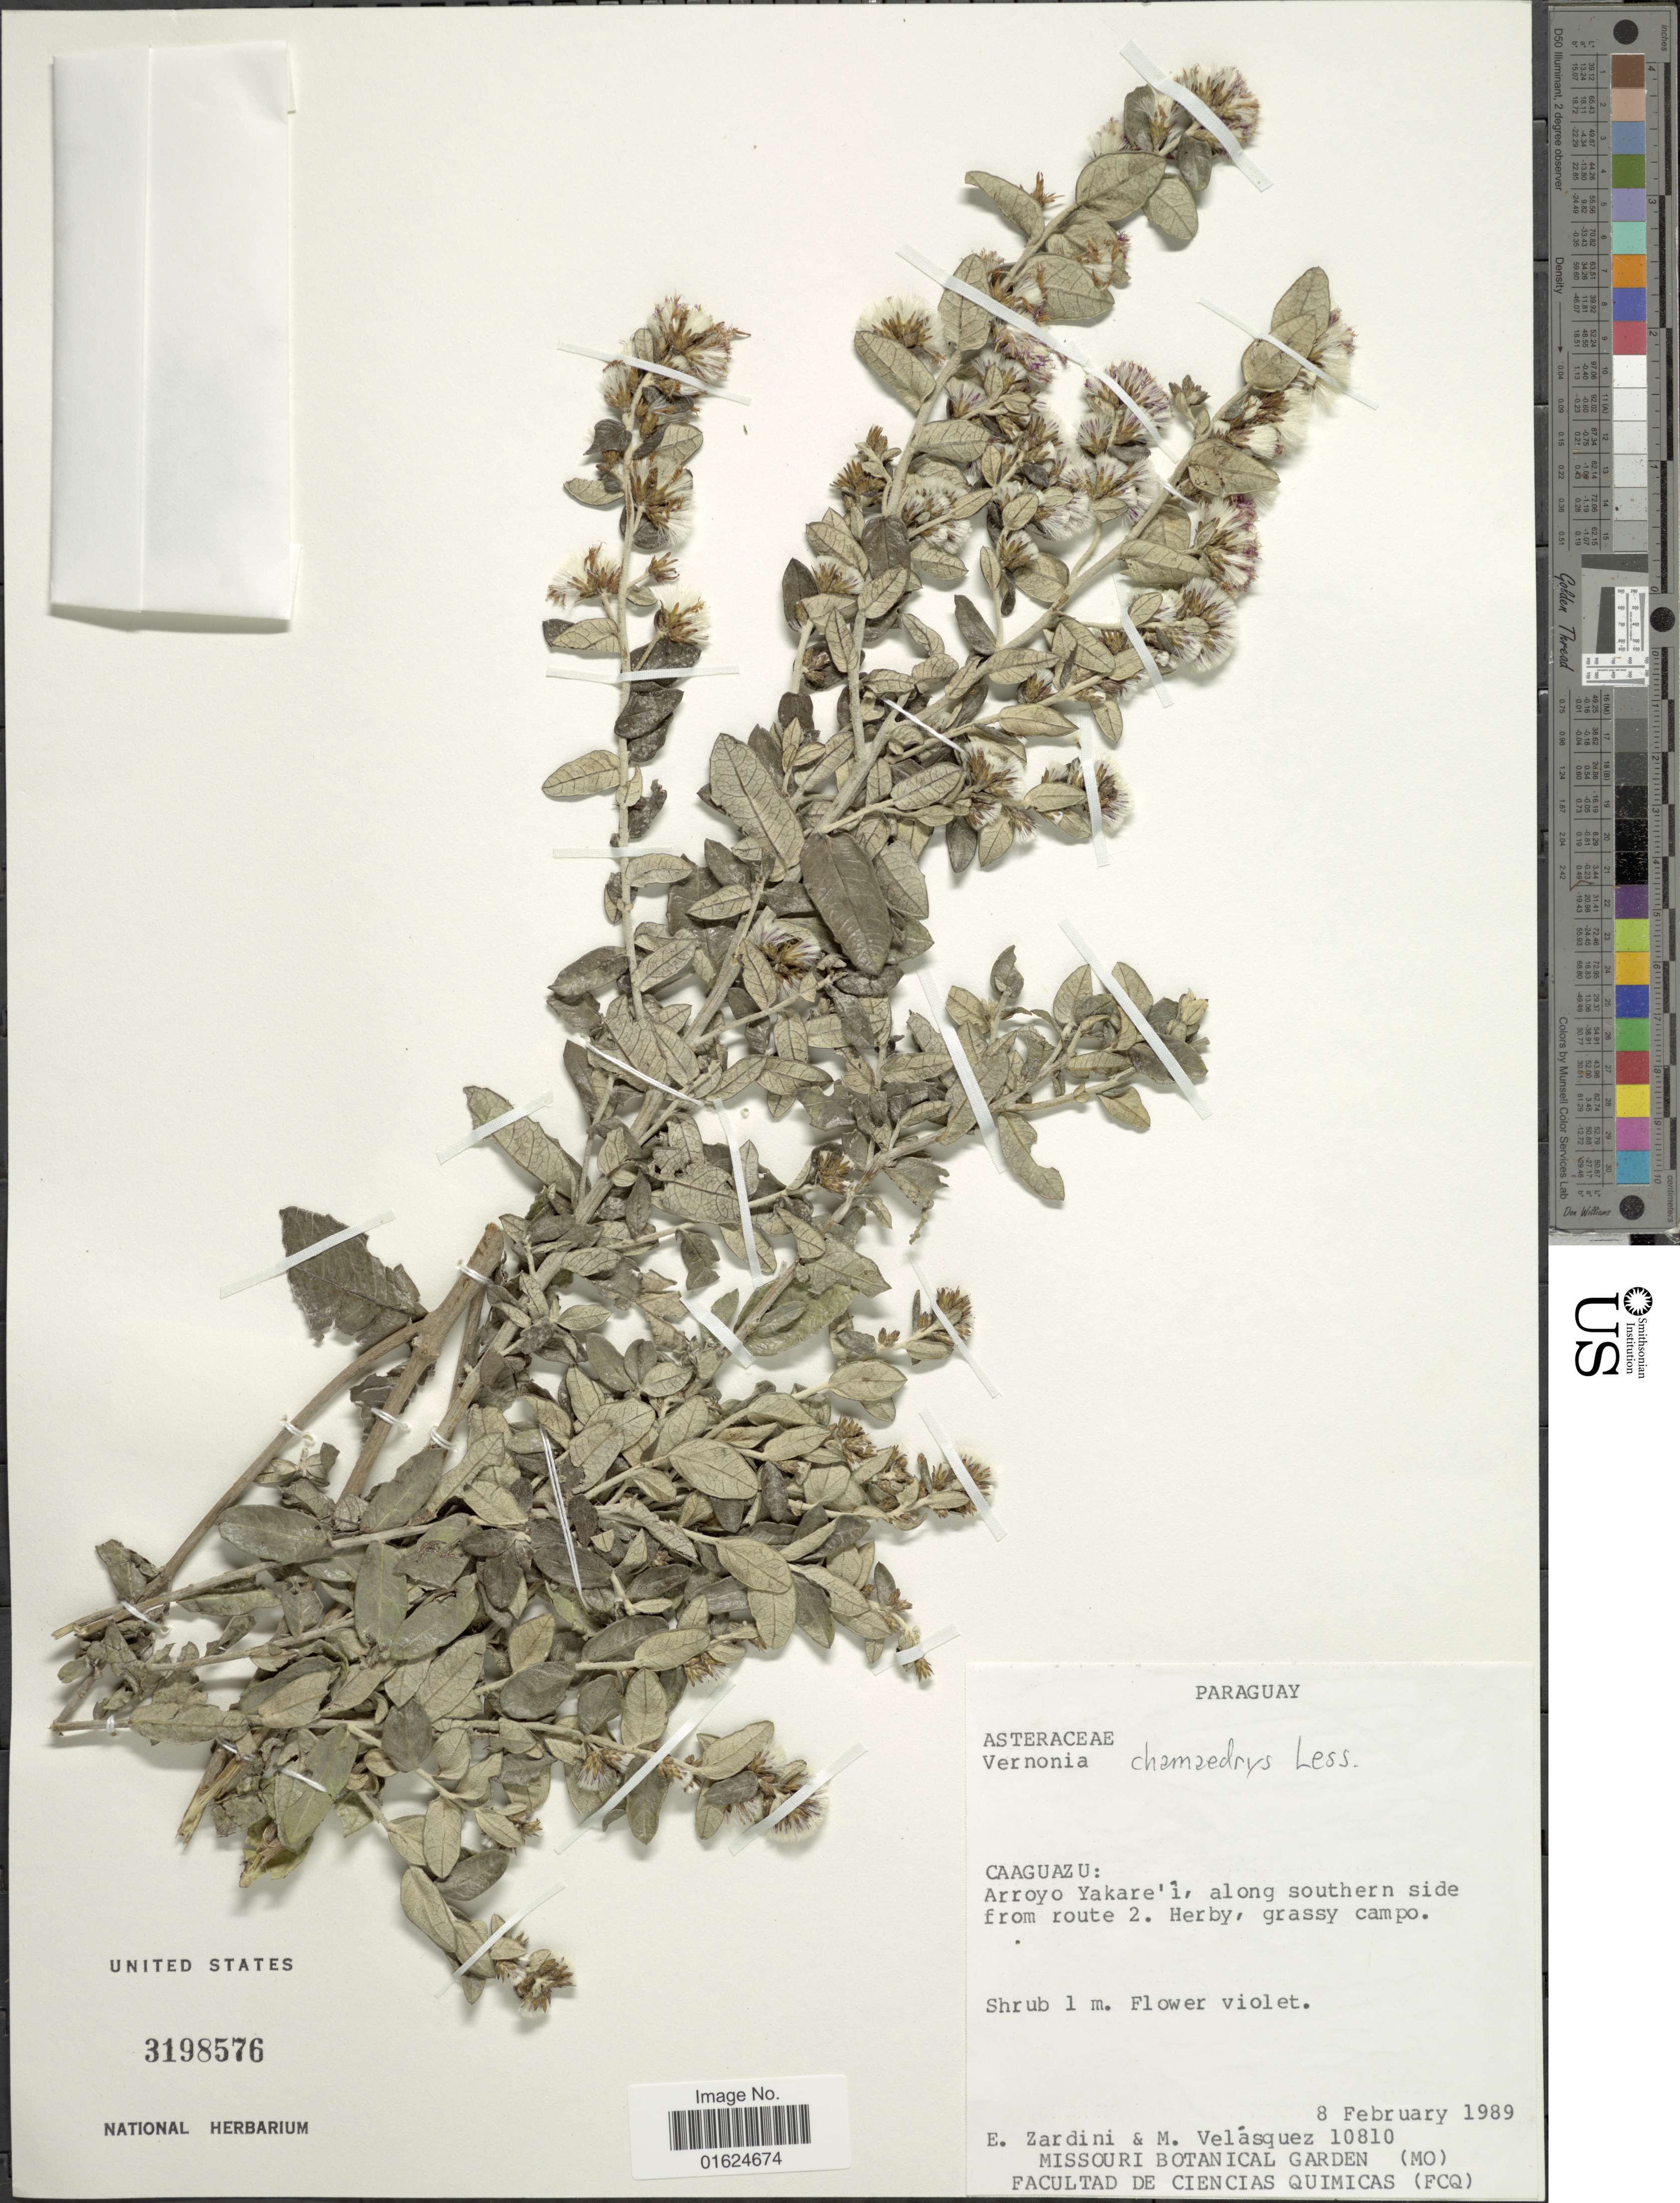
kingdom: Plantae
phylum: Tracheophyta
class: Magnoliopsida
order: Asterales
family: Asteraceae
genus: Vernonanthura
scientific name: Vernonanthura chamaedrys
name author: (Less.) H. Rob.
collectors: E. M. Zardini & M. Velasquez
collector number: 10810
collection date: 1989-02-08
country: Paraguay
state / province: Caaguazu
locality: Arroyo Yakare' i, along southern side from route 2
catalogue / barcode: US 3198576